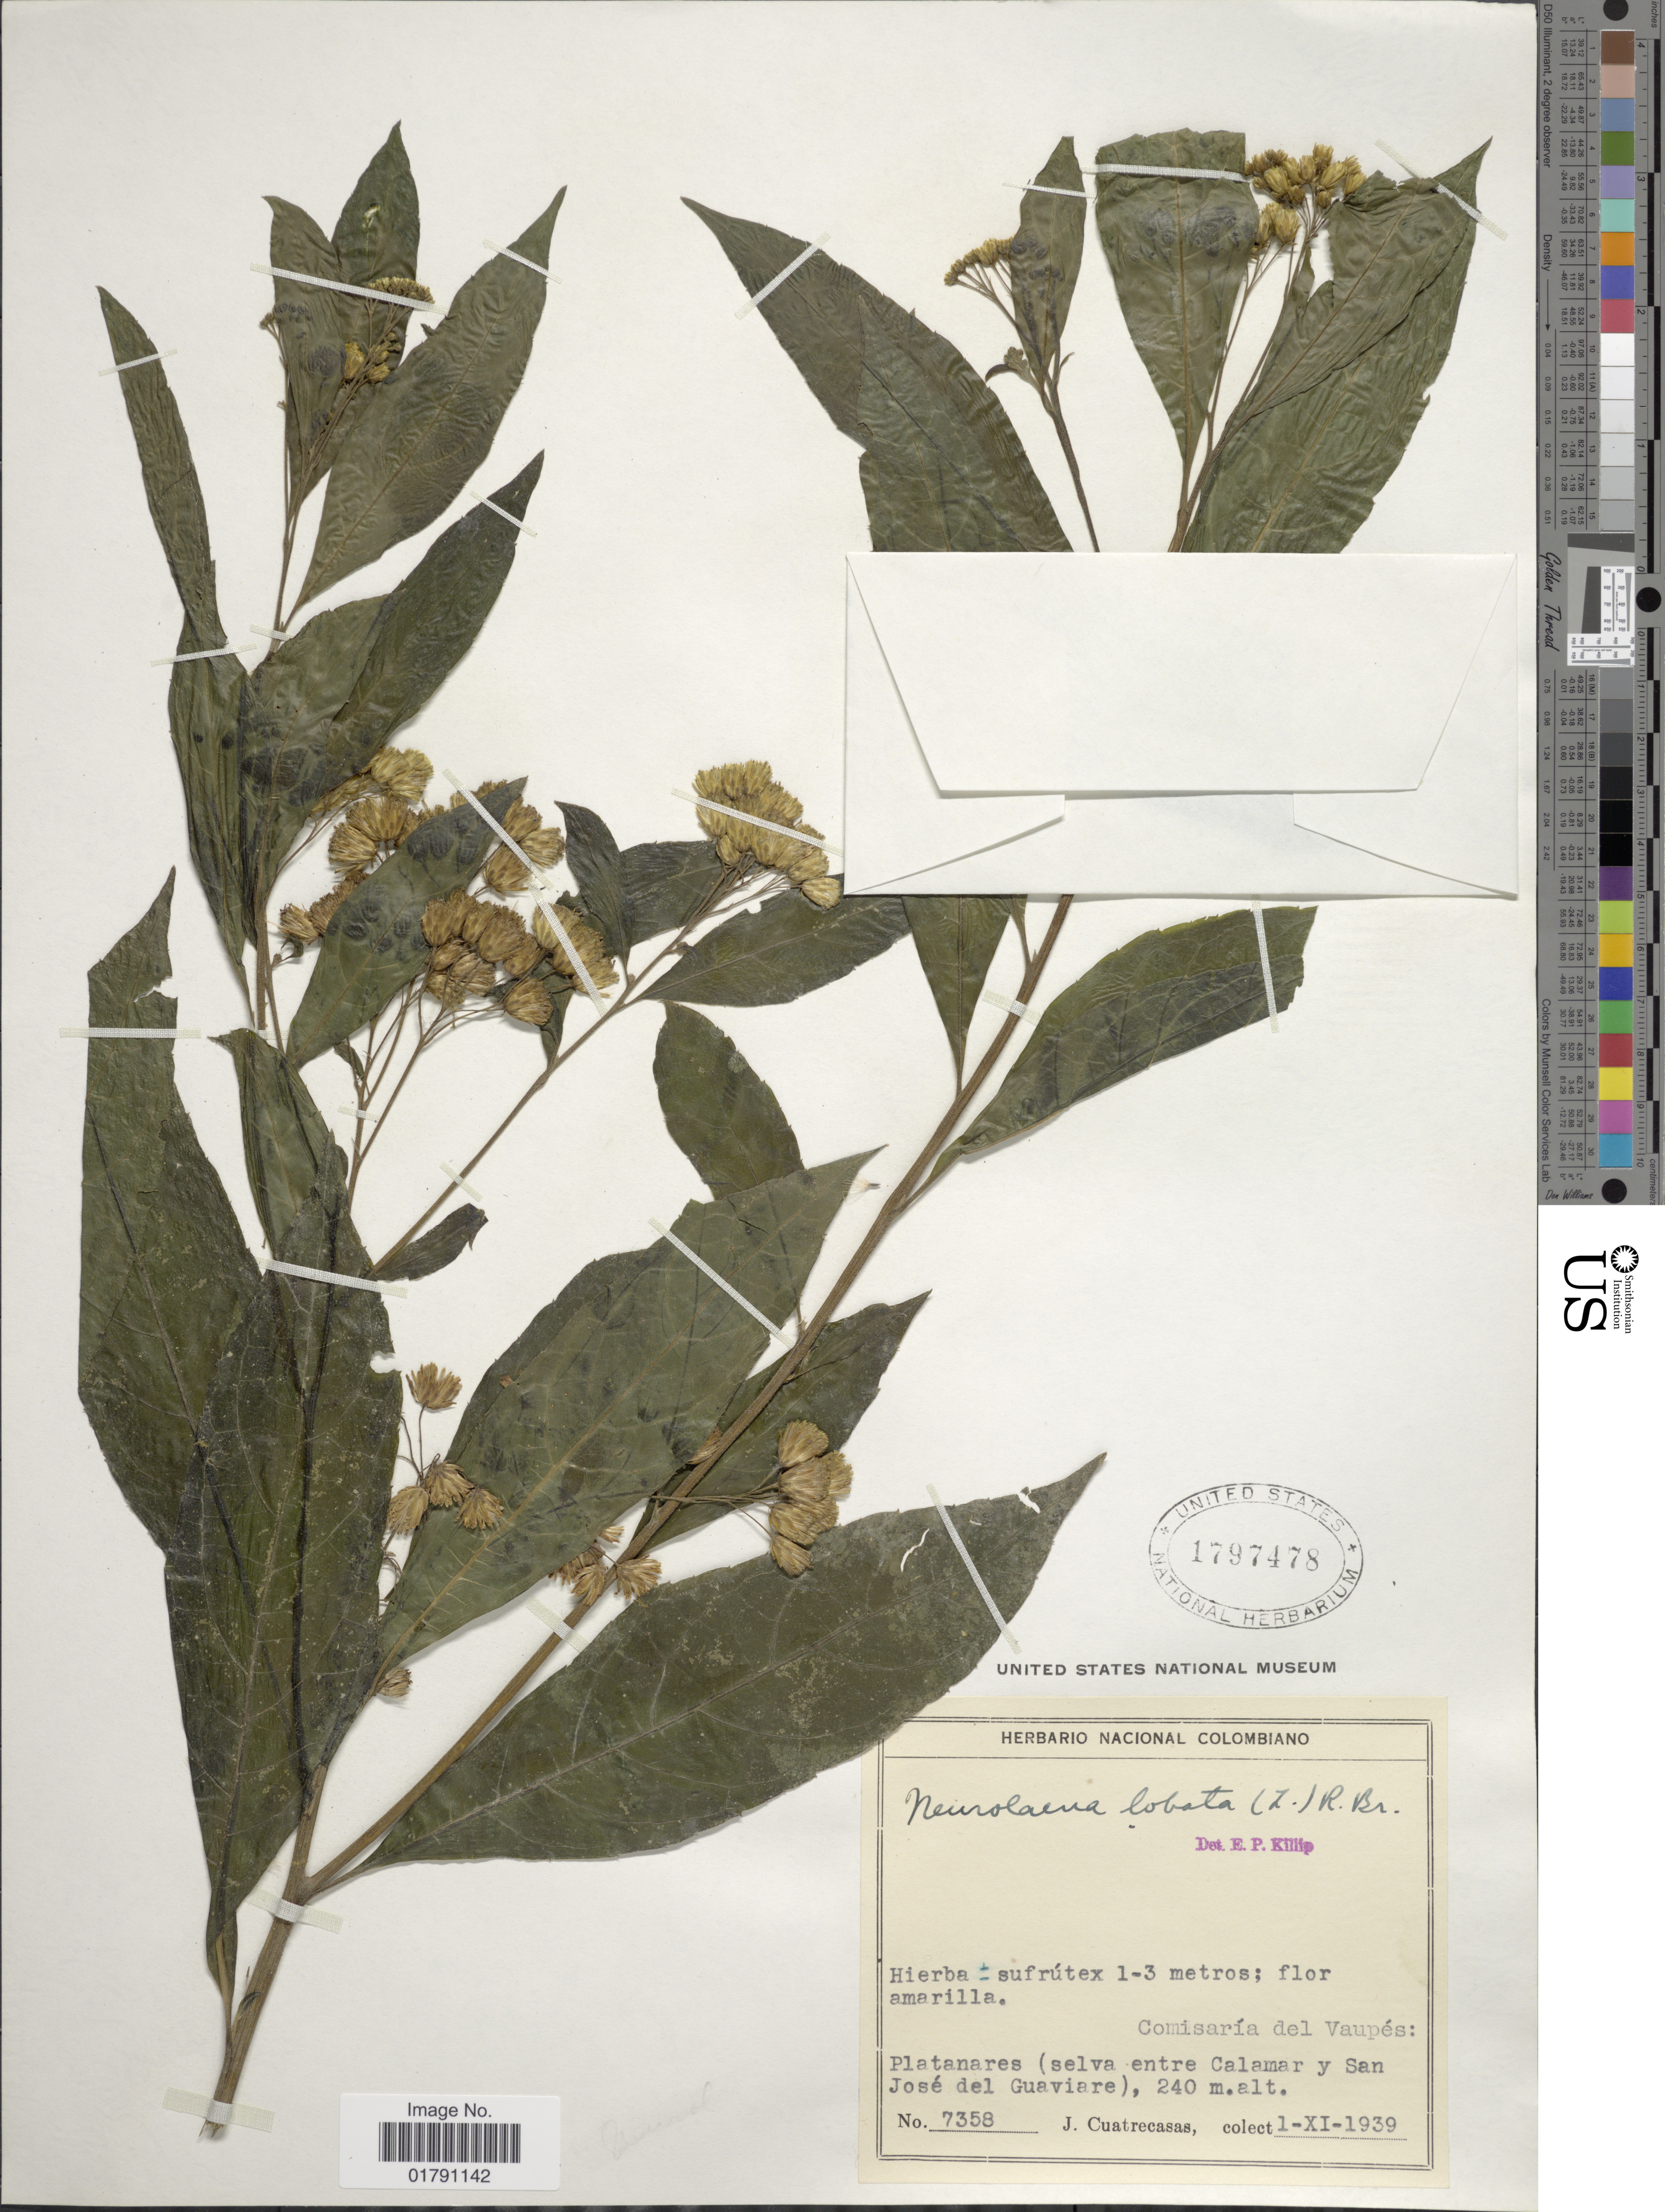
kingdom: Plantae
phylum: Tracheophyta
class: Magnoliopsida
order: Asterales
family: Asteraceae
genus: Neurolaena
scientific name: Neurolaena lobata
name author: (L.) R. Br. ex Cass.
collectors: J. Cuatrecasas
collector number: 7358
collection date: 1939-11-01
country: Colombia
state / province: Vaupés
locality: Platanares (selva entre Calamar y San Jose del Guaviare) Comisaria del Vaupes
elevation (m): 240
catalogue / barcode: US 1797478